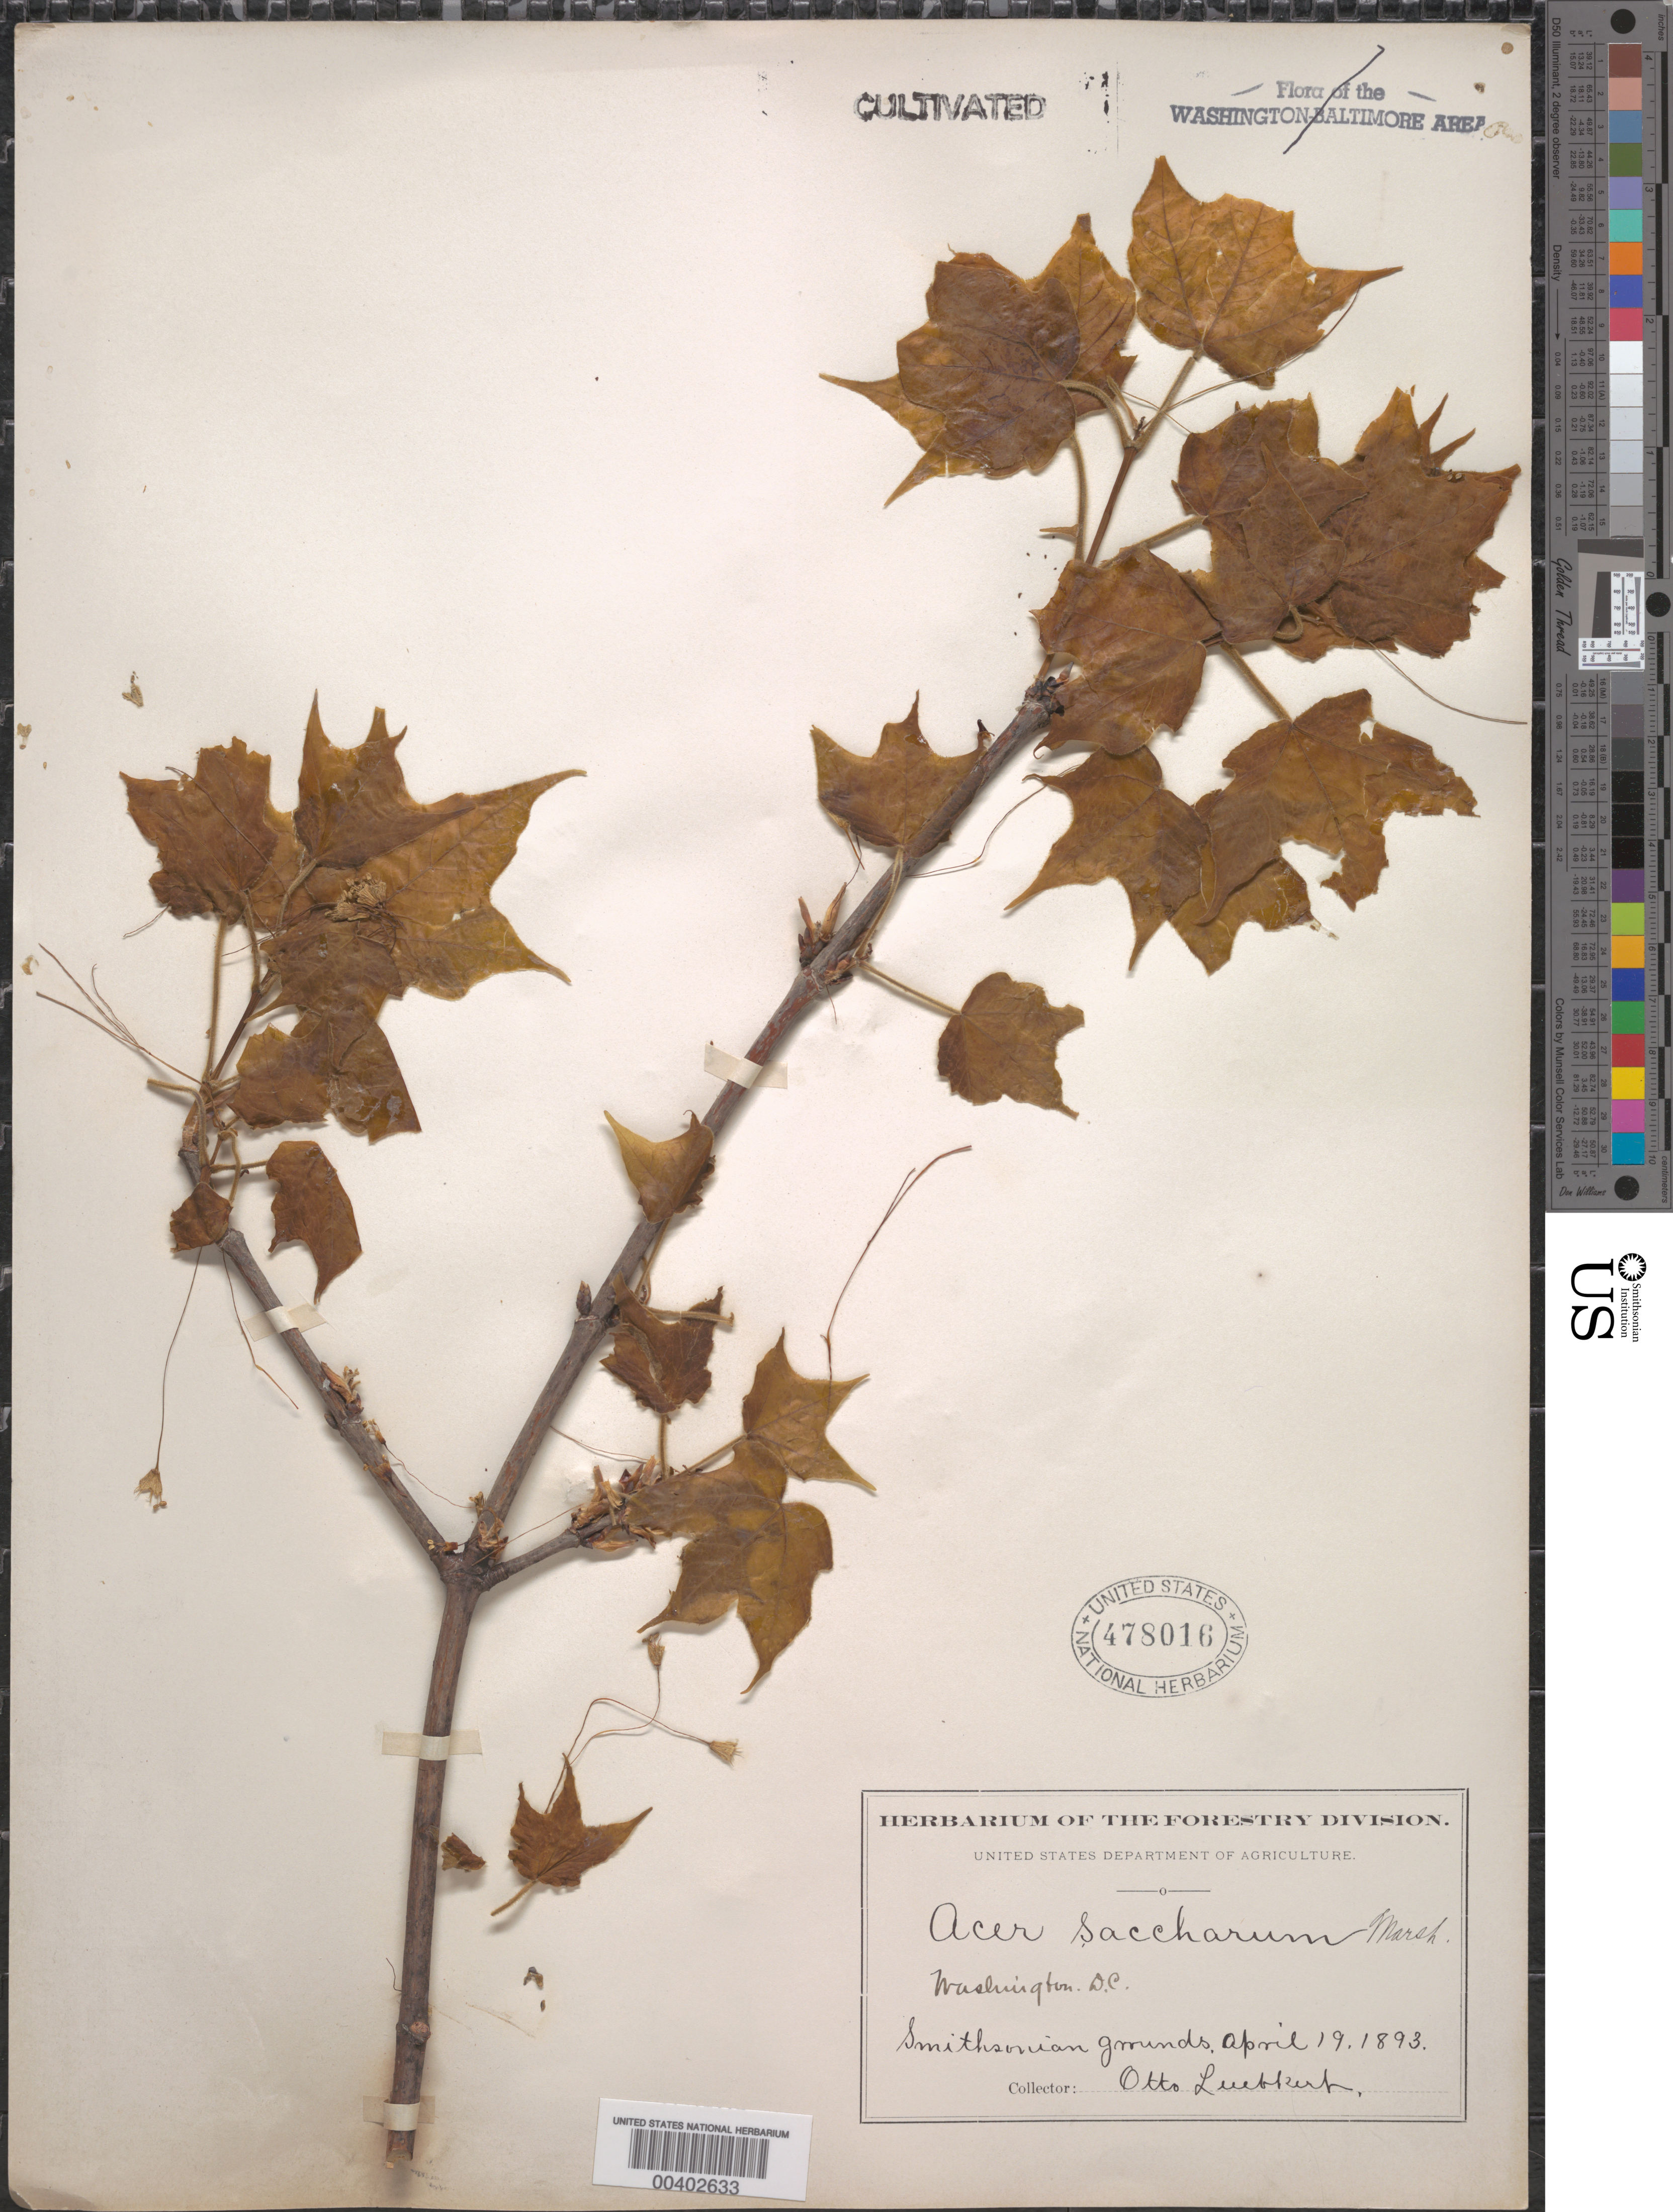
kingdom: Plantae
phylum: Tracheophyta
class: Magnoliopsida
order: Sapindales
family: Sapindaceae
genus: Acer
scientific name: Acer saccharum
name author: Marshall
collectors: O. Luebkert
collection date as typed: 19 Apr 1893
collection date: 1893-04-19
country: United States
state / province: District of Columbia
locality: Smithsonian grounds, Washington DC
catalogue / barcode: US 478016